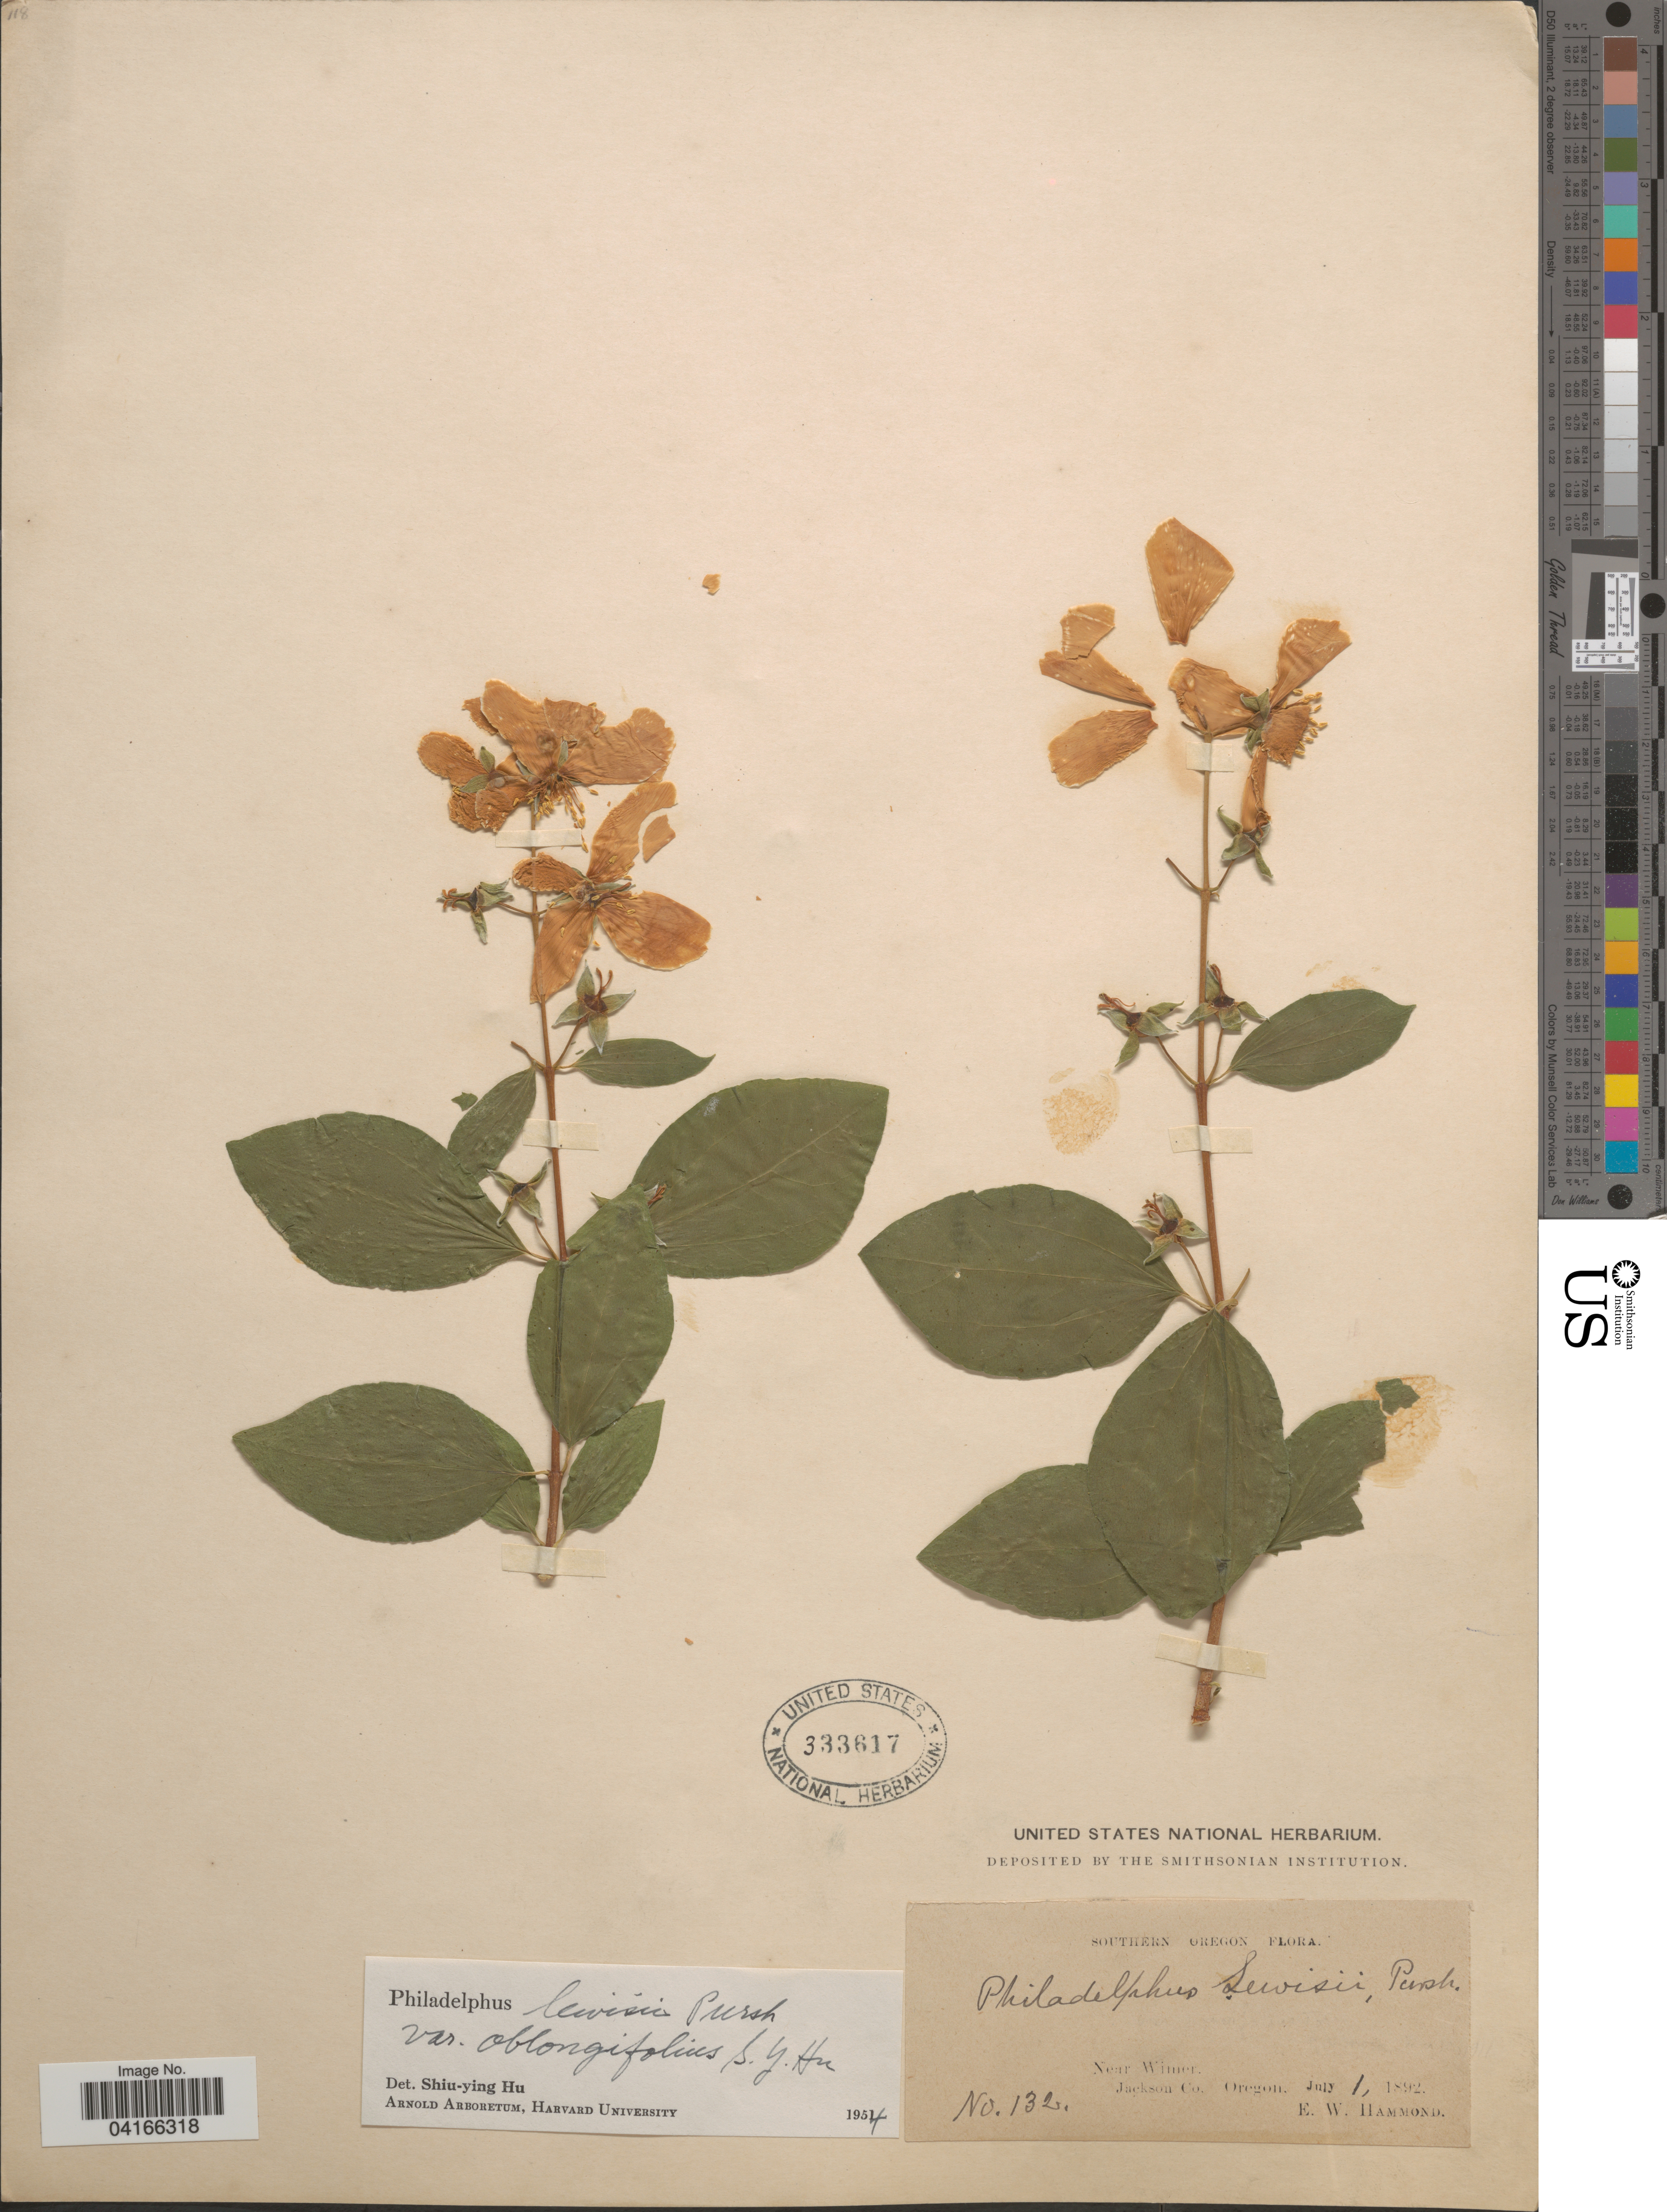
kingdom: Plantae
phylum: Tracheophyta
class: Magnoliopsida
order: Cornales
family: Hydrangeaceae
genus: Philadelphus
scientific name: Philadelphus lewisii var. oblongifolius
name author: S.Y. Hu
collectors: E. Hammond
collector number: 132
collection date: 1892-07-01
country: United States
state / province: Oregon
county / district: Jackson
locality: Southern Oregon. Near Wimer. Jackson Co.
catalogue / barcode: US 333617